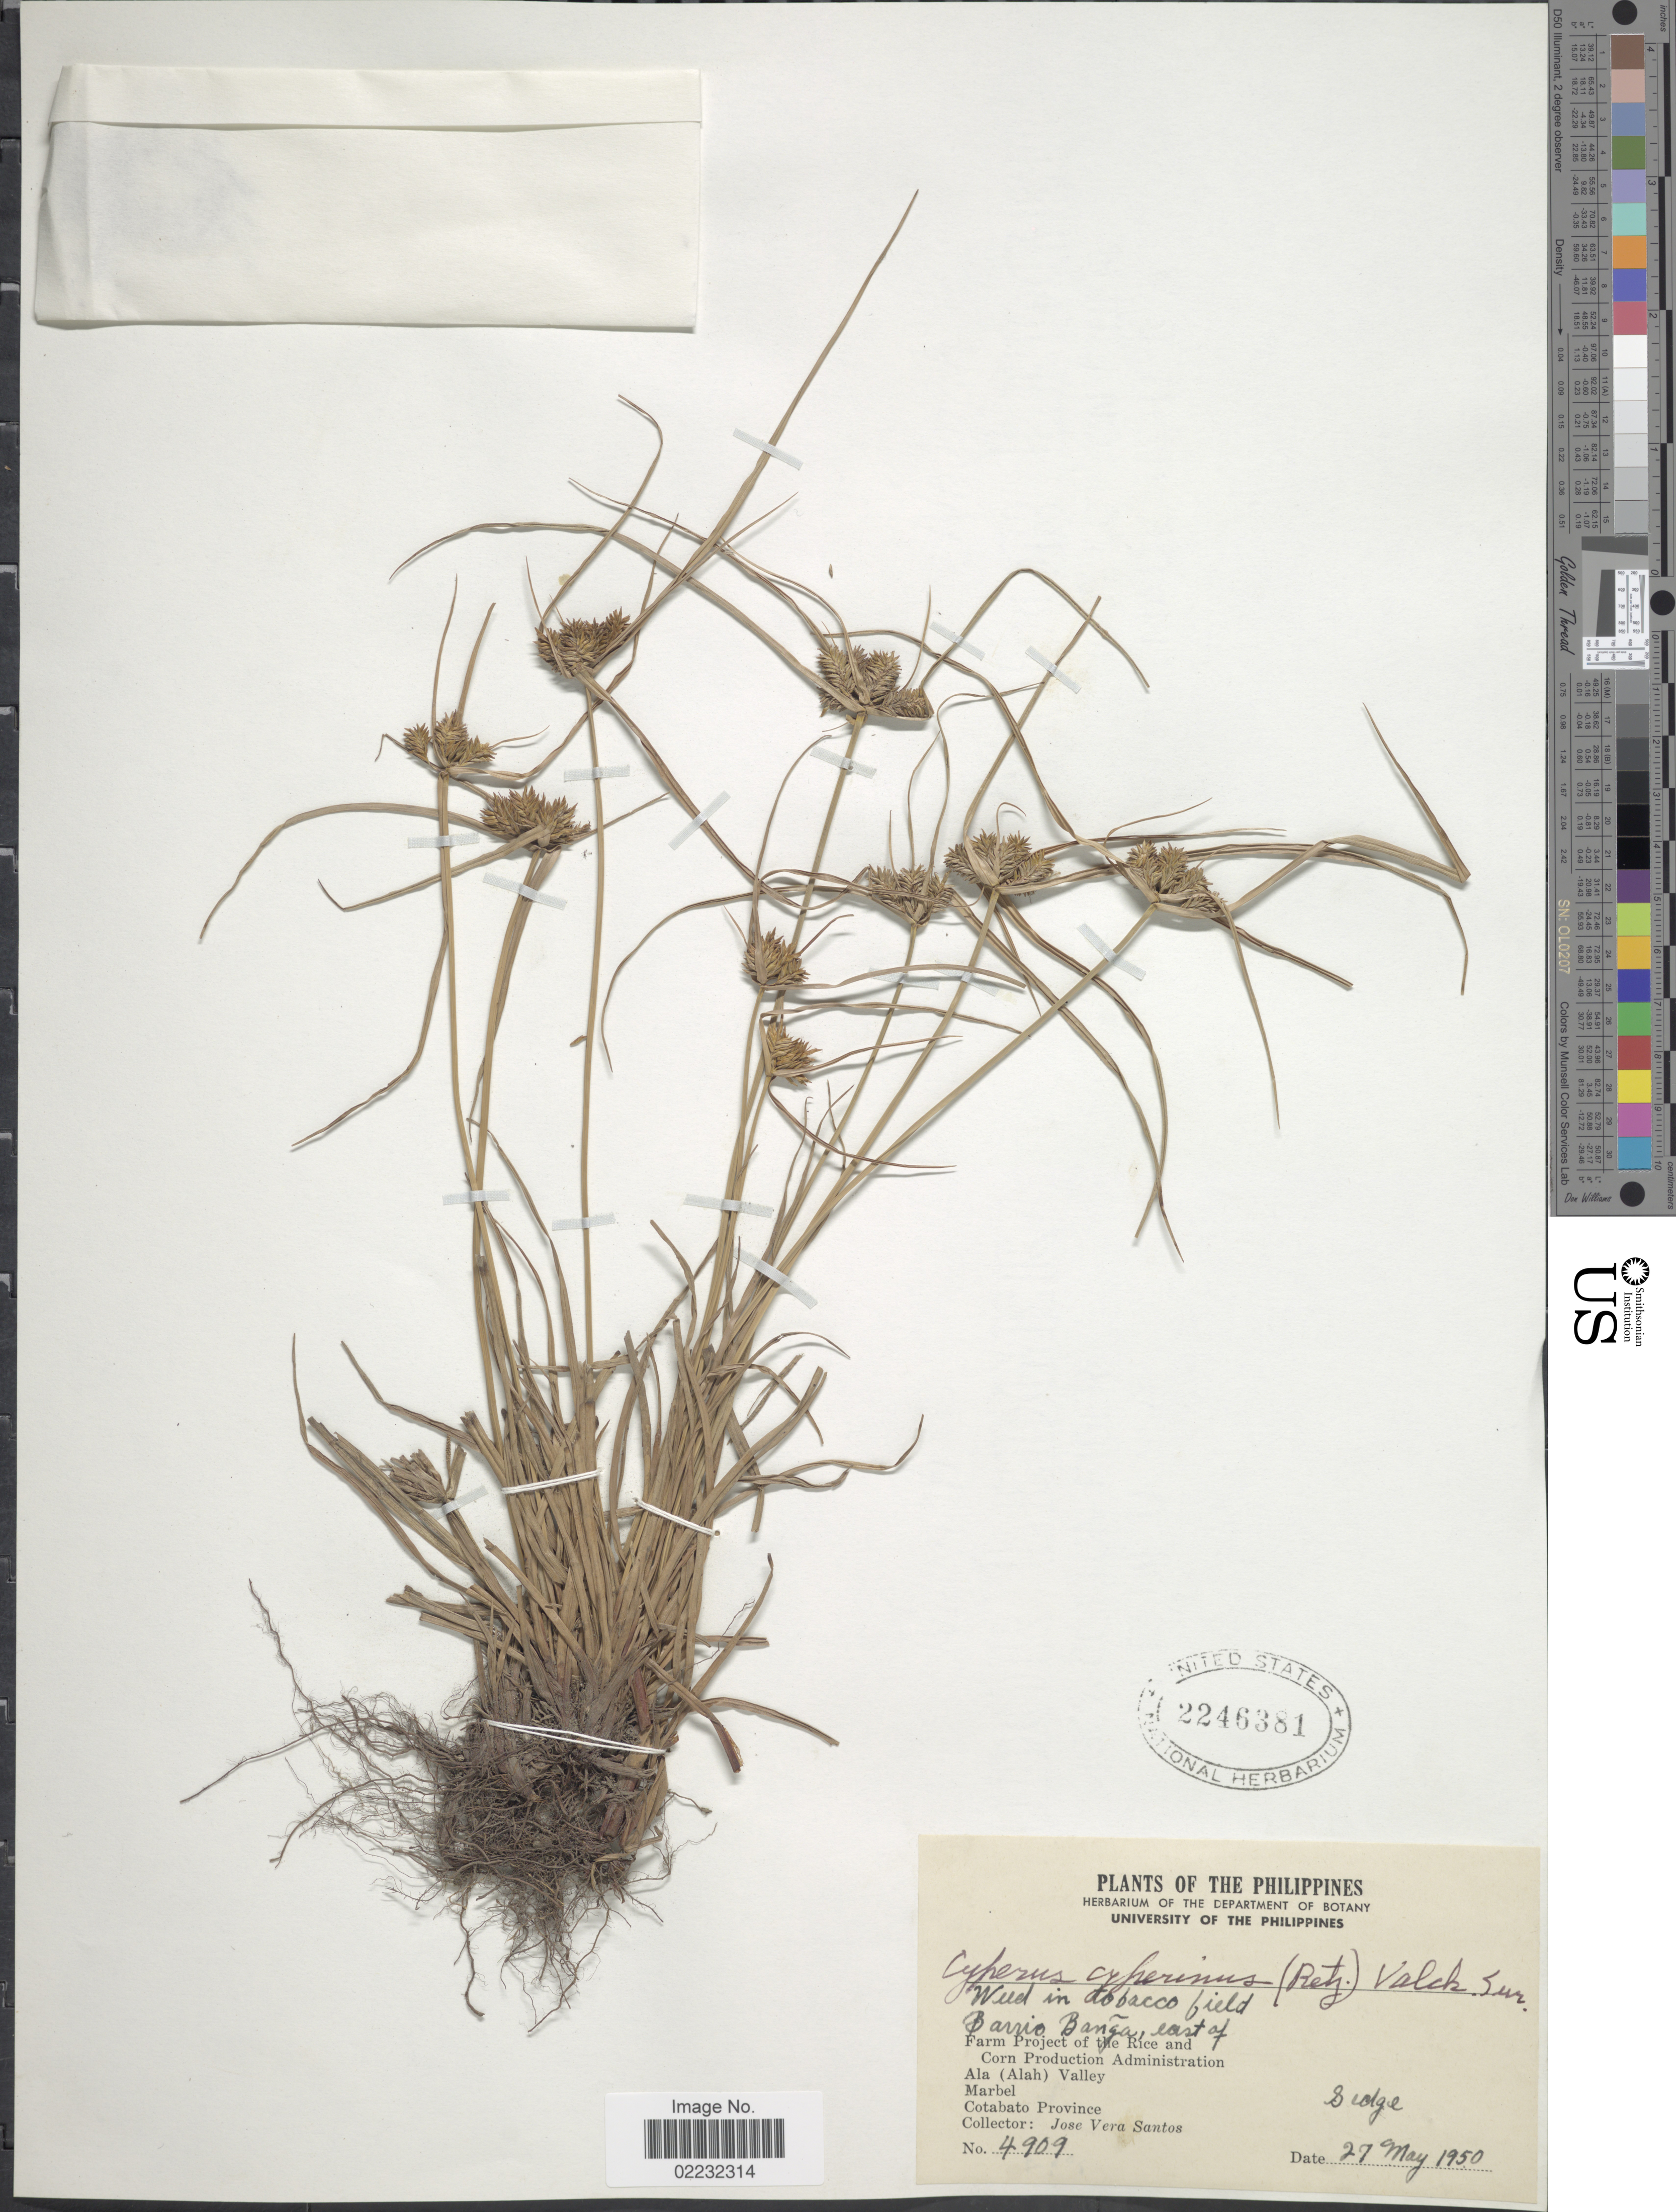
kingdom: Plantae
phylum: Tracheophyta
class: Liliopsida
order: Poales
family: Cyperaceae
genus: Cyperus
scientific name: Cyperus cyperinus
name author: (Retz.) Valck. Sur.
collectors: J. Santos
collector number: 4909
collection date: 1950-05-27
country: Philippines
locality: Barrio Banga, east of Farm Project of the Rice and Corn Production Administration, Ala (Alah) Valley, Marbel, Cotabato Province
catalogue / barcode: US 2246381